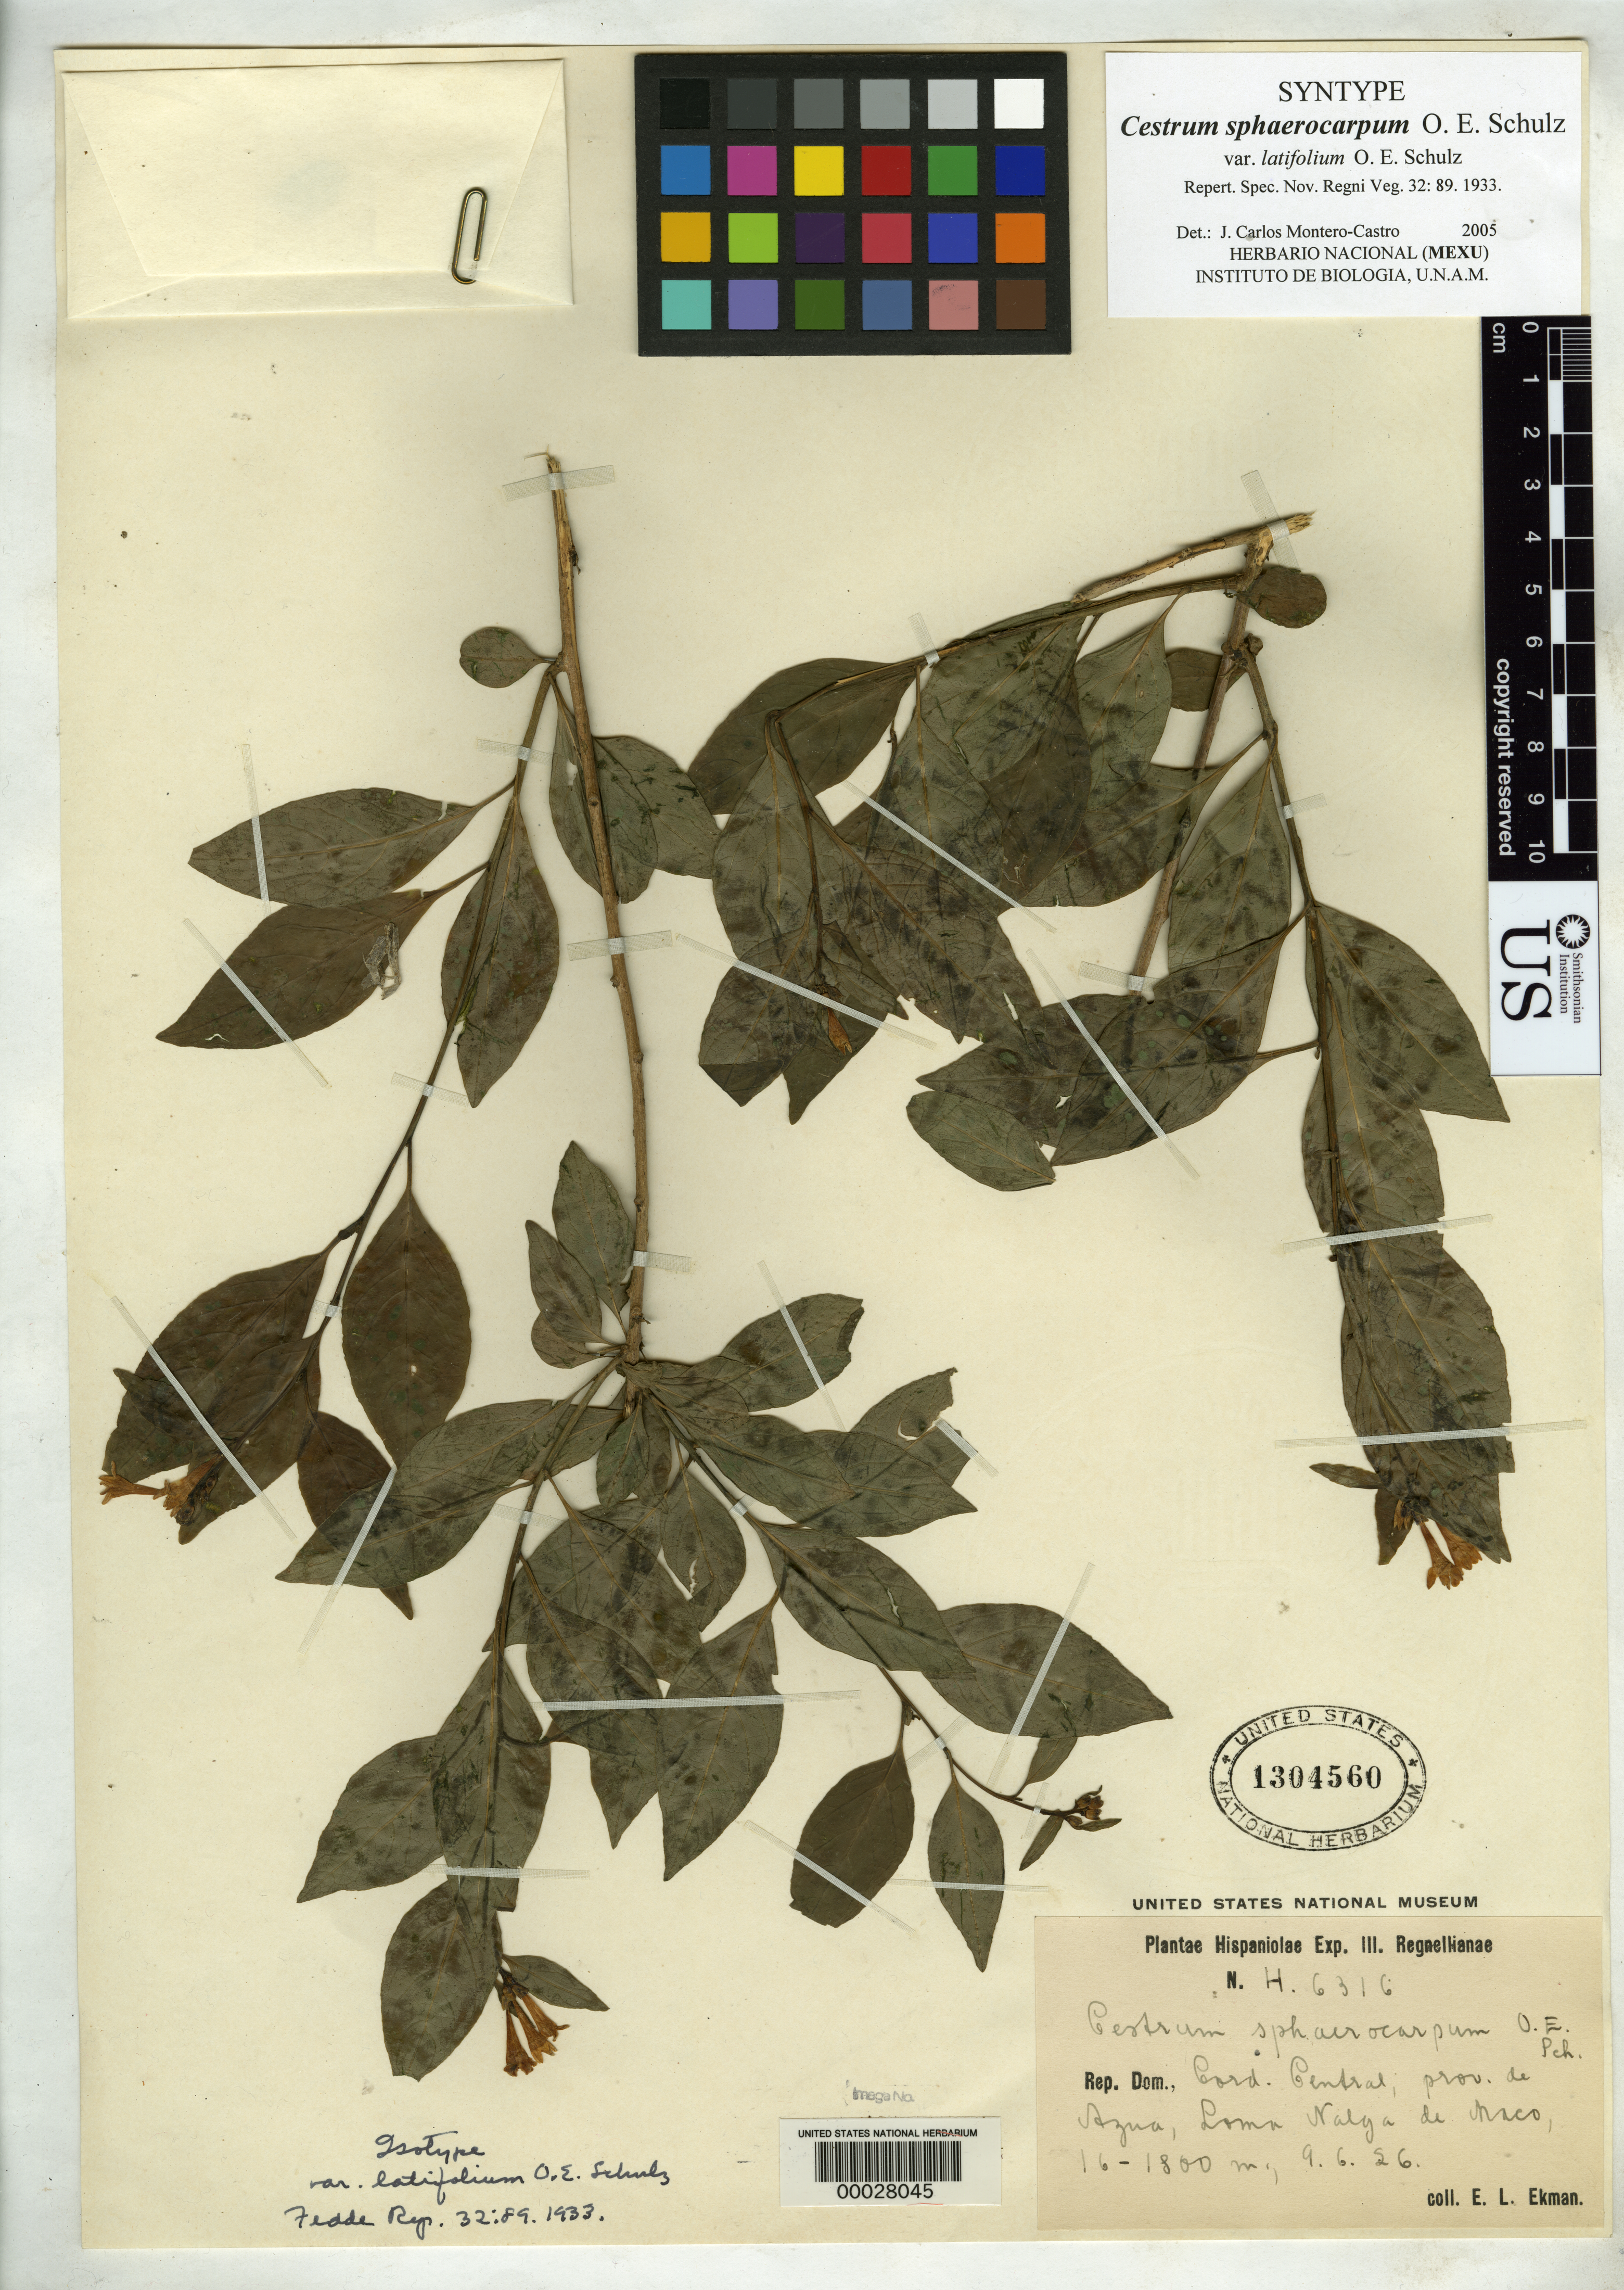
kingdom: Plantae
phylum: Tracheophyta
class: Magnoliopsida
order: Solanales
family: Solanaceae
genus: Cestrum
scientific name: Cestrum sphaerocarpum var. latifolium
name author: O.E. Schulz in O.C. Schmidt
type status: Syntype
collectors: E. L. Ekman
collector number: H 6316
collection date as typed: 09 Jun 1926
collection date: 1926-06-09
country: Dominican Republic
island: Hispaniola Island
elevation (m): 1600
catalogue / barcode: US 1304560